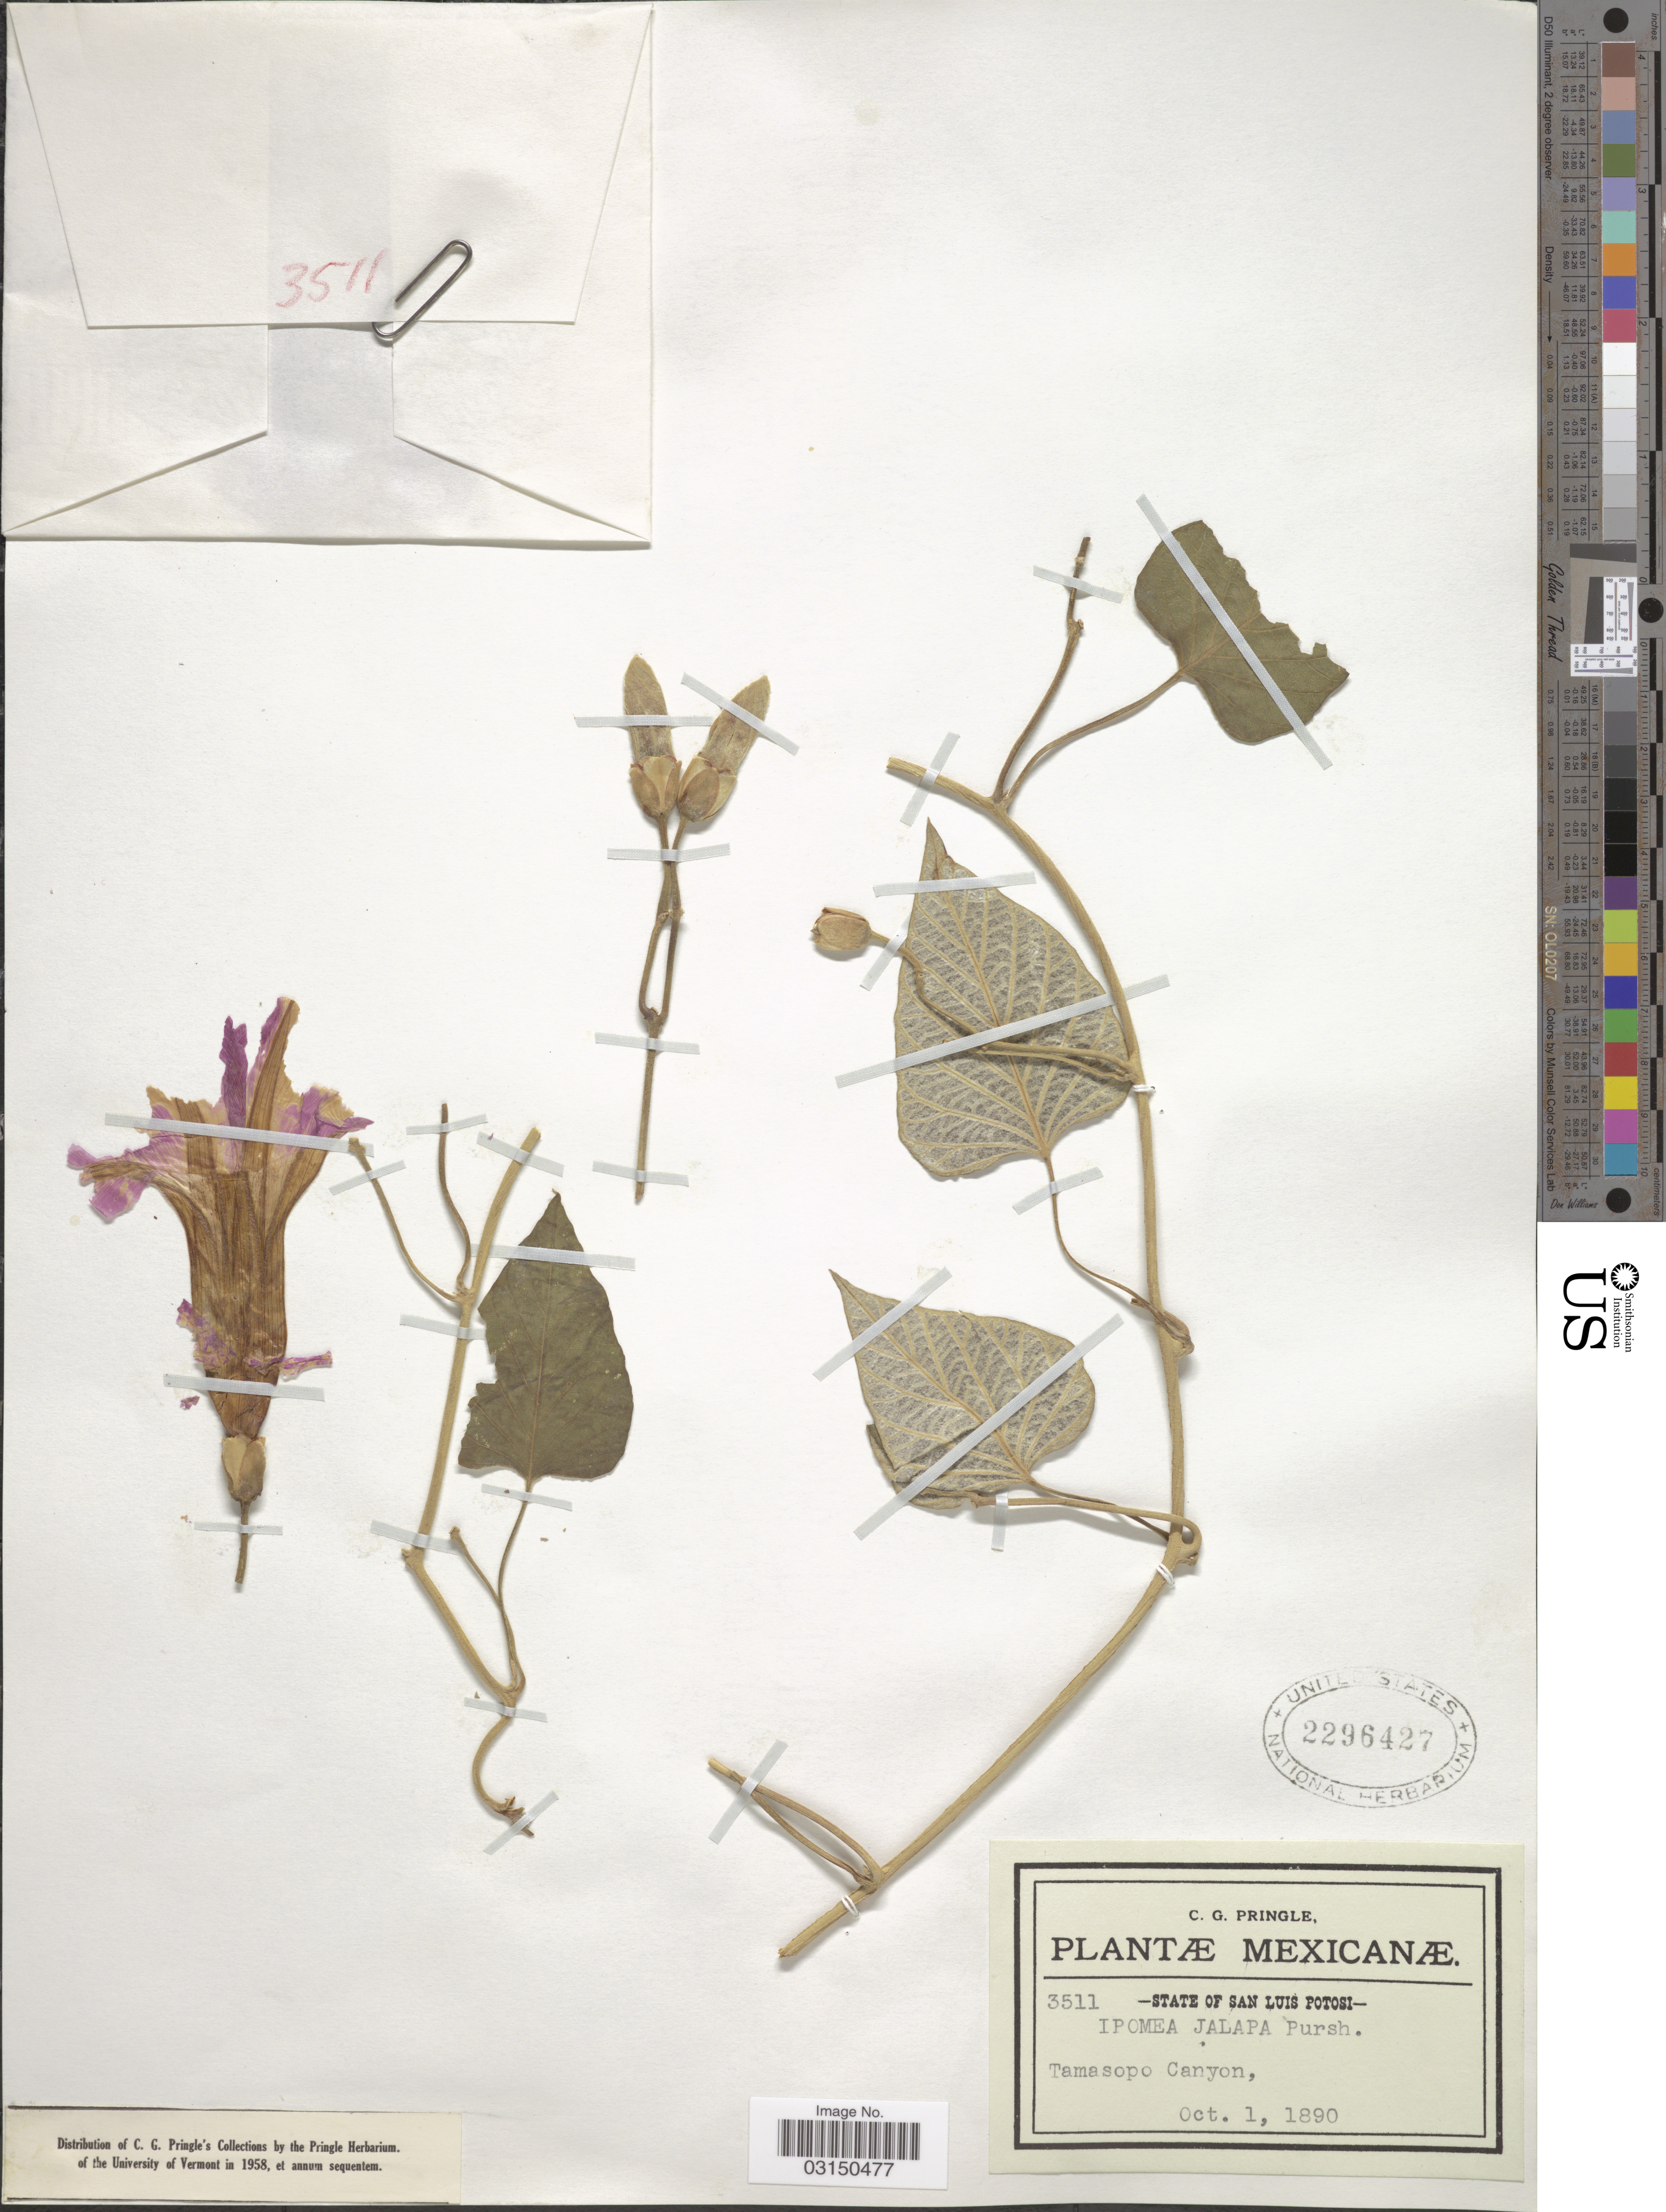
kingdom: Plantae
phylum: Tracheophyta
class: Magnoliopsida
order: Solanales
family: Convolvulaceae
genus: Ipomoea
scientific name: Ipomoea jalapa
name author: (L.) Pursh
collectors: C. G. Pringle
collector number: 3511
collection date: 1890-10-01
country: Mexico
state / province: San Luis Potosí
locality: State of San Luis Potosi. Tamasopo Canyon.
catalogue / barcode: US 2296427